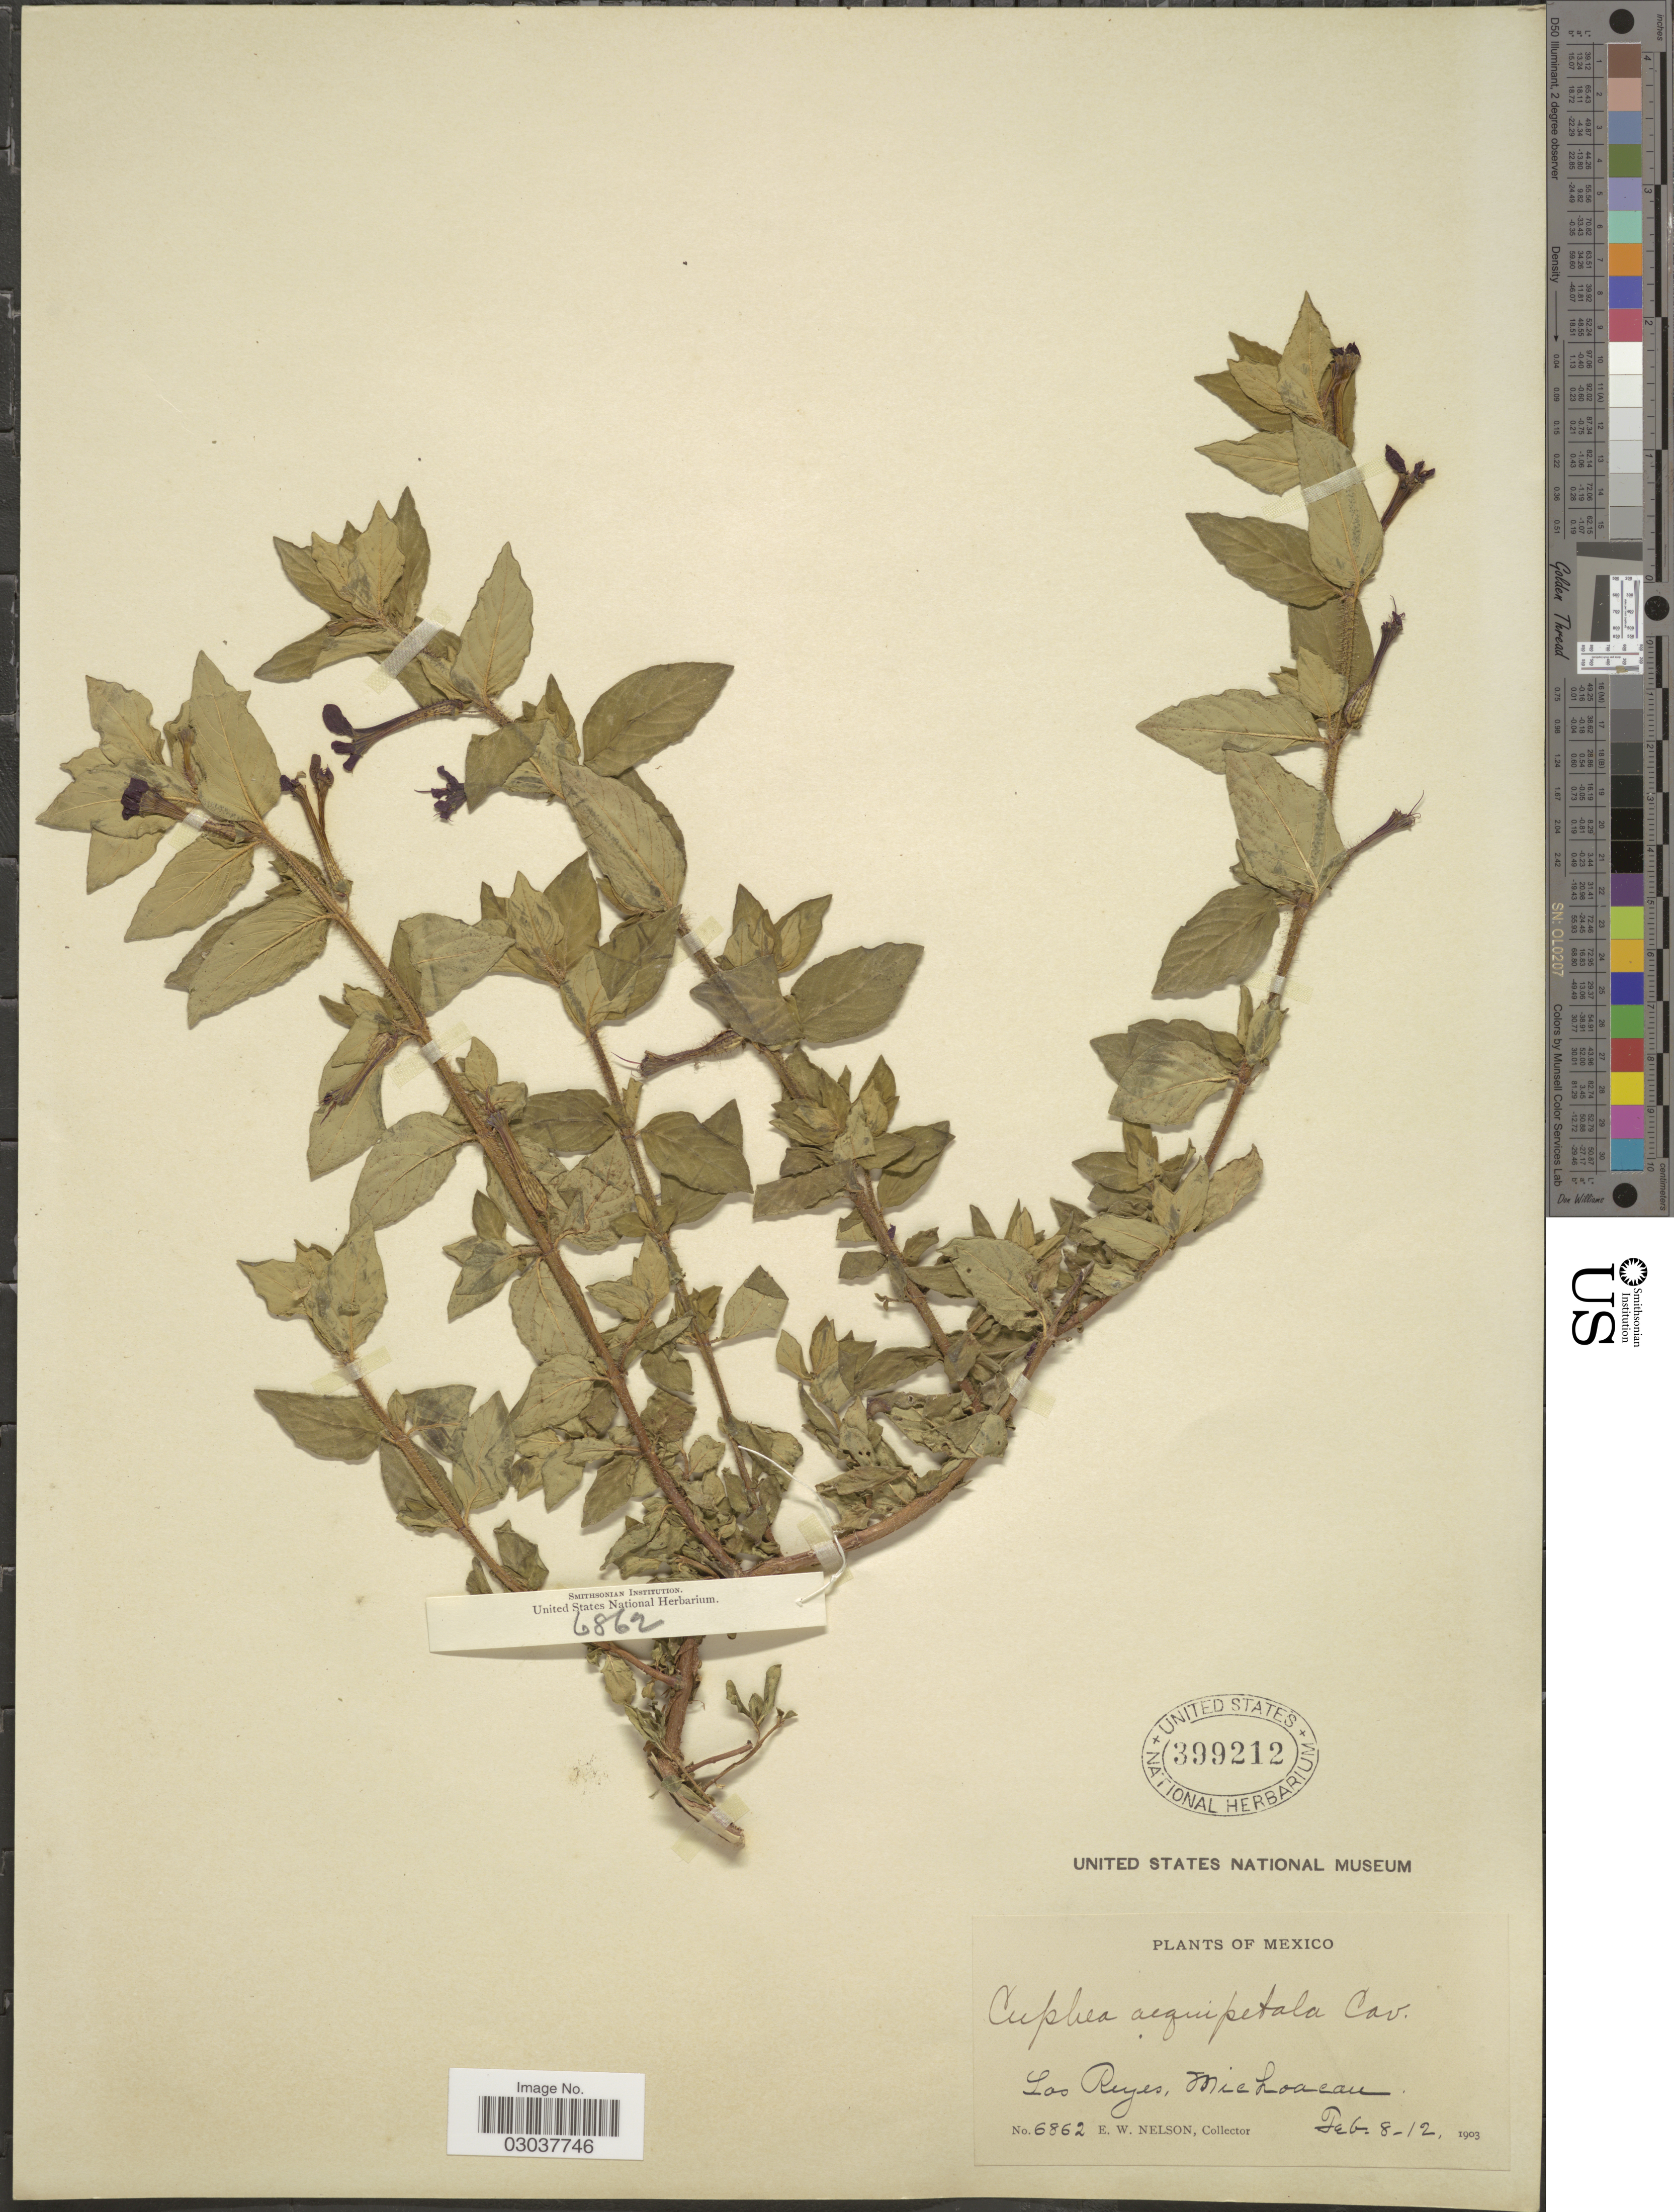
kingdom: Plantae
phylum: Tracheophyta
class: Magnoliopsida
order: Myrtales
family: Lythraceae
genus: Cuphea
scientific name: Cuphea aequipetala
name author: Cav.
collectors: E. W. Nelson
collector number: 6862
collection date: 1903-02-08/1903-02-12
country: Mexico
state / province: Michoacán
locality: Los Reyes.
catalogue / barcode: US 399212